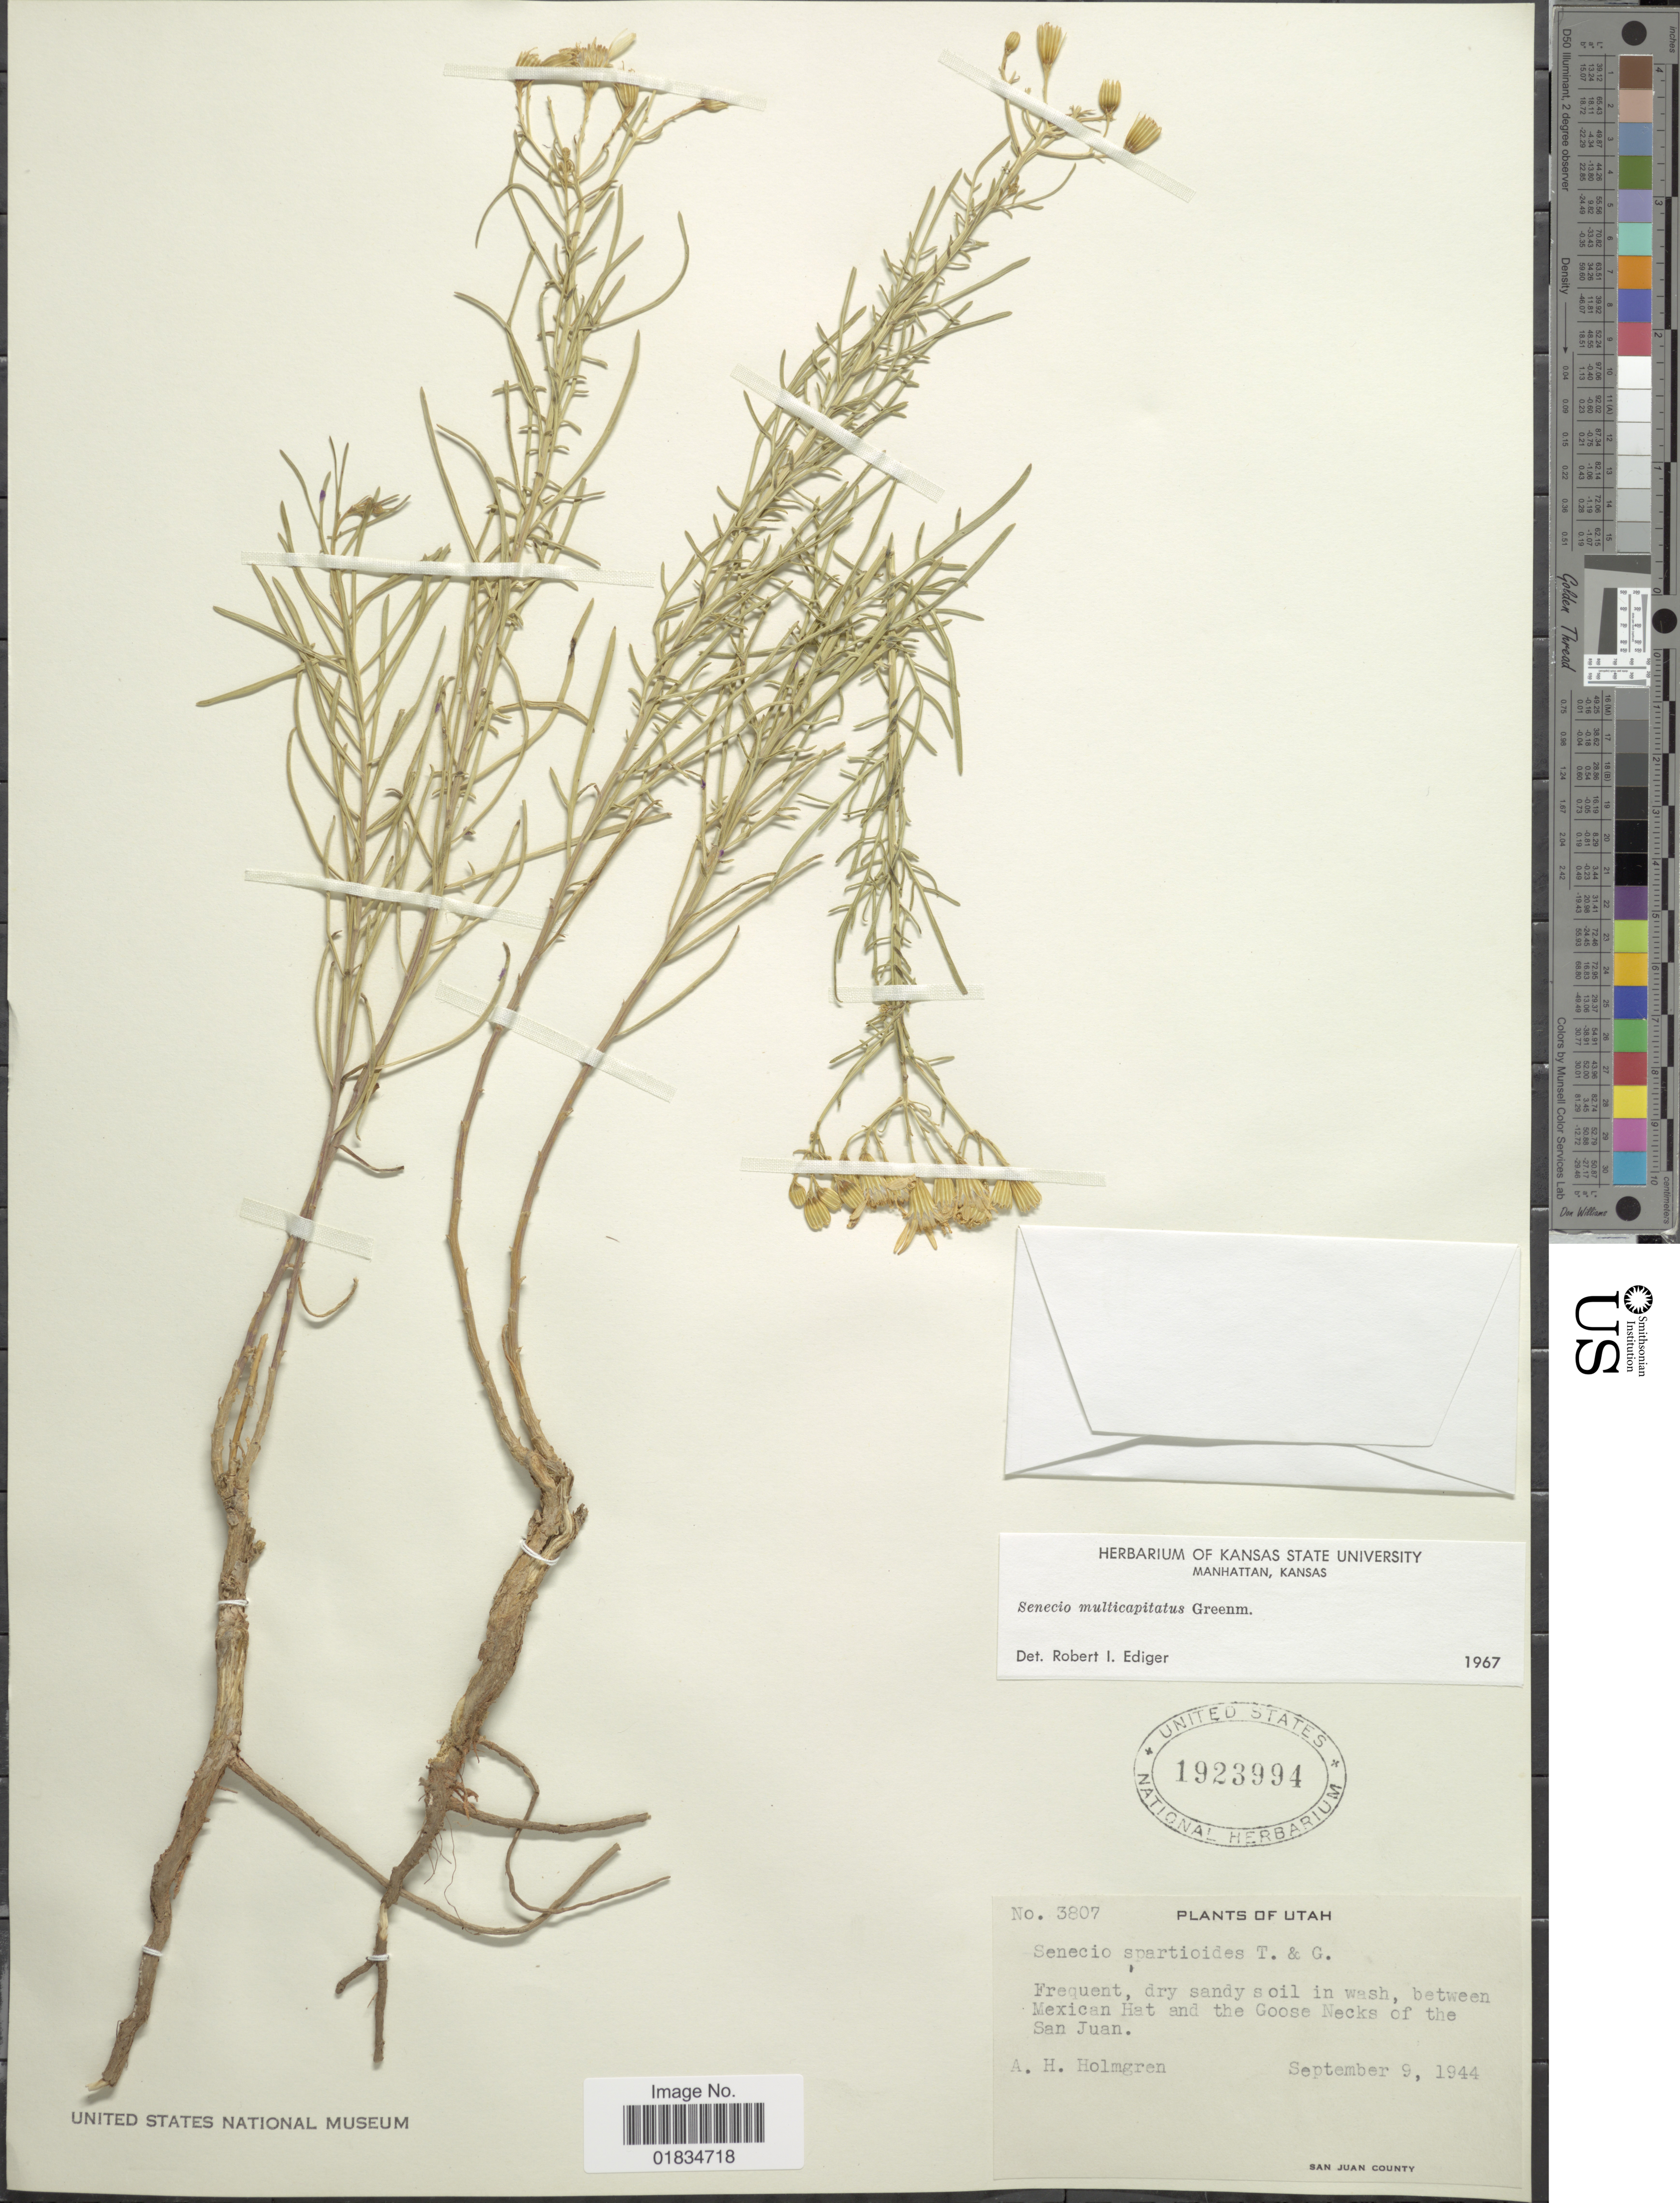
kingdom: Plantae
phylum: Tracheophyta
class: Magnoliopsida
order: Asterales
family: Asteraceae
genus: Senecio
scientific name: Senecio multicapitatus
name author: Greenm.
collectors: A. H. Holmgren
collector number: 3807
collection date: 1944-09-09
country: United States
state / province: Utah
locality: Between Mexican Hat and the Goose Necks of the San Juan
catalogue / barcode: US 1923994